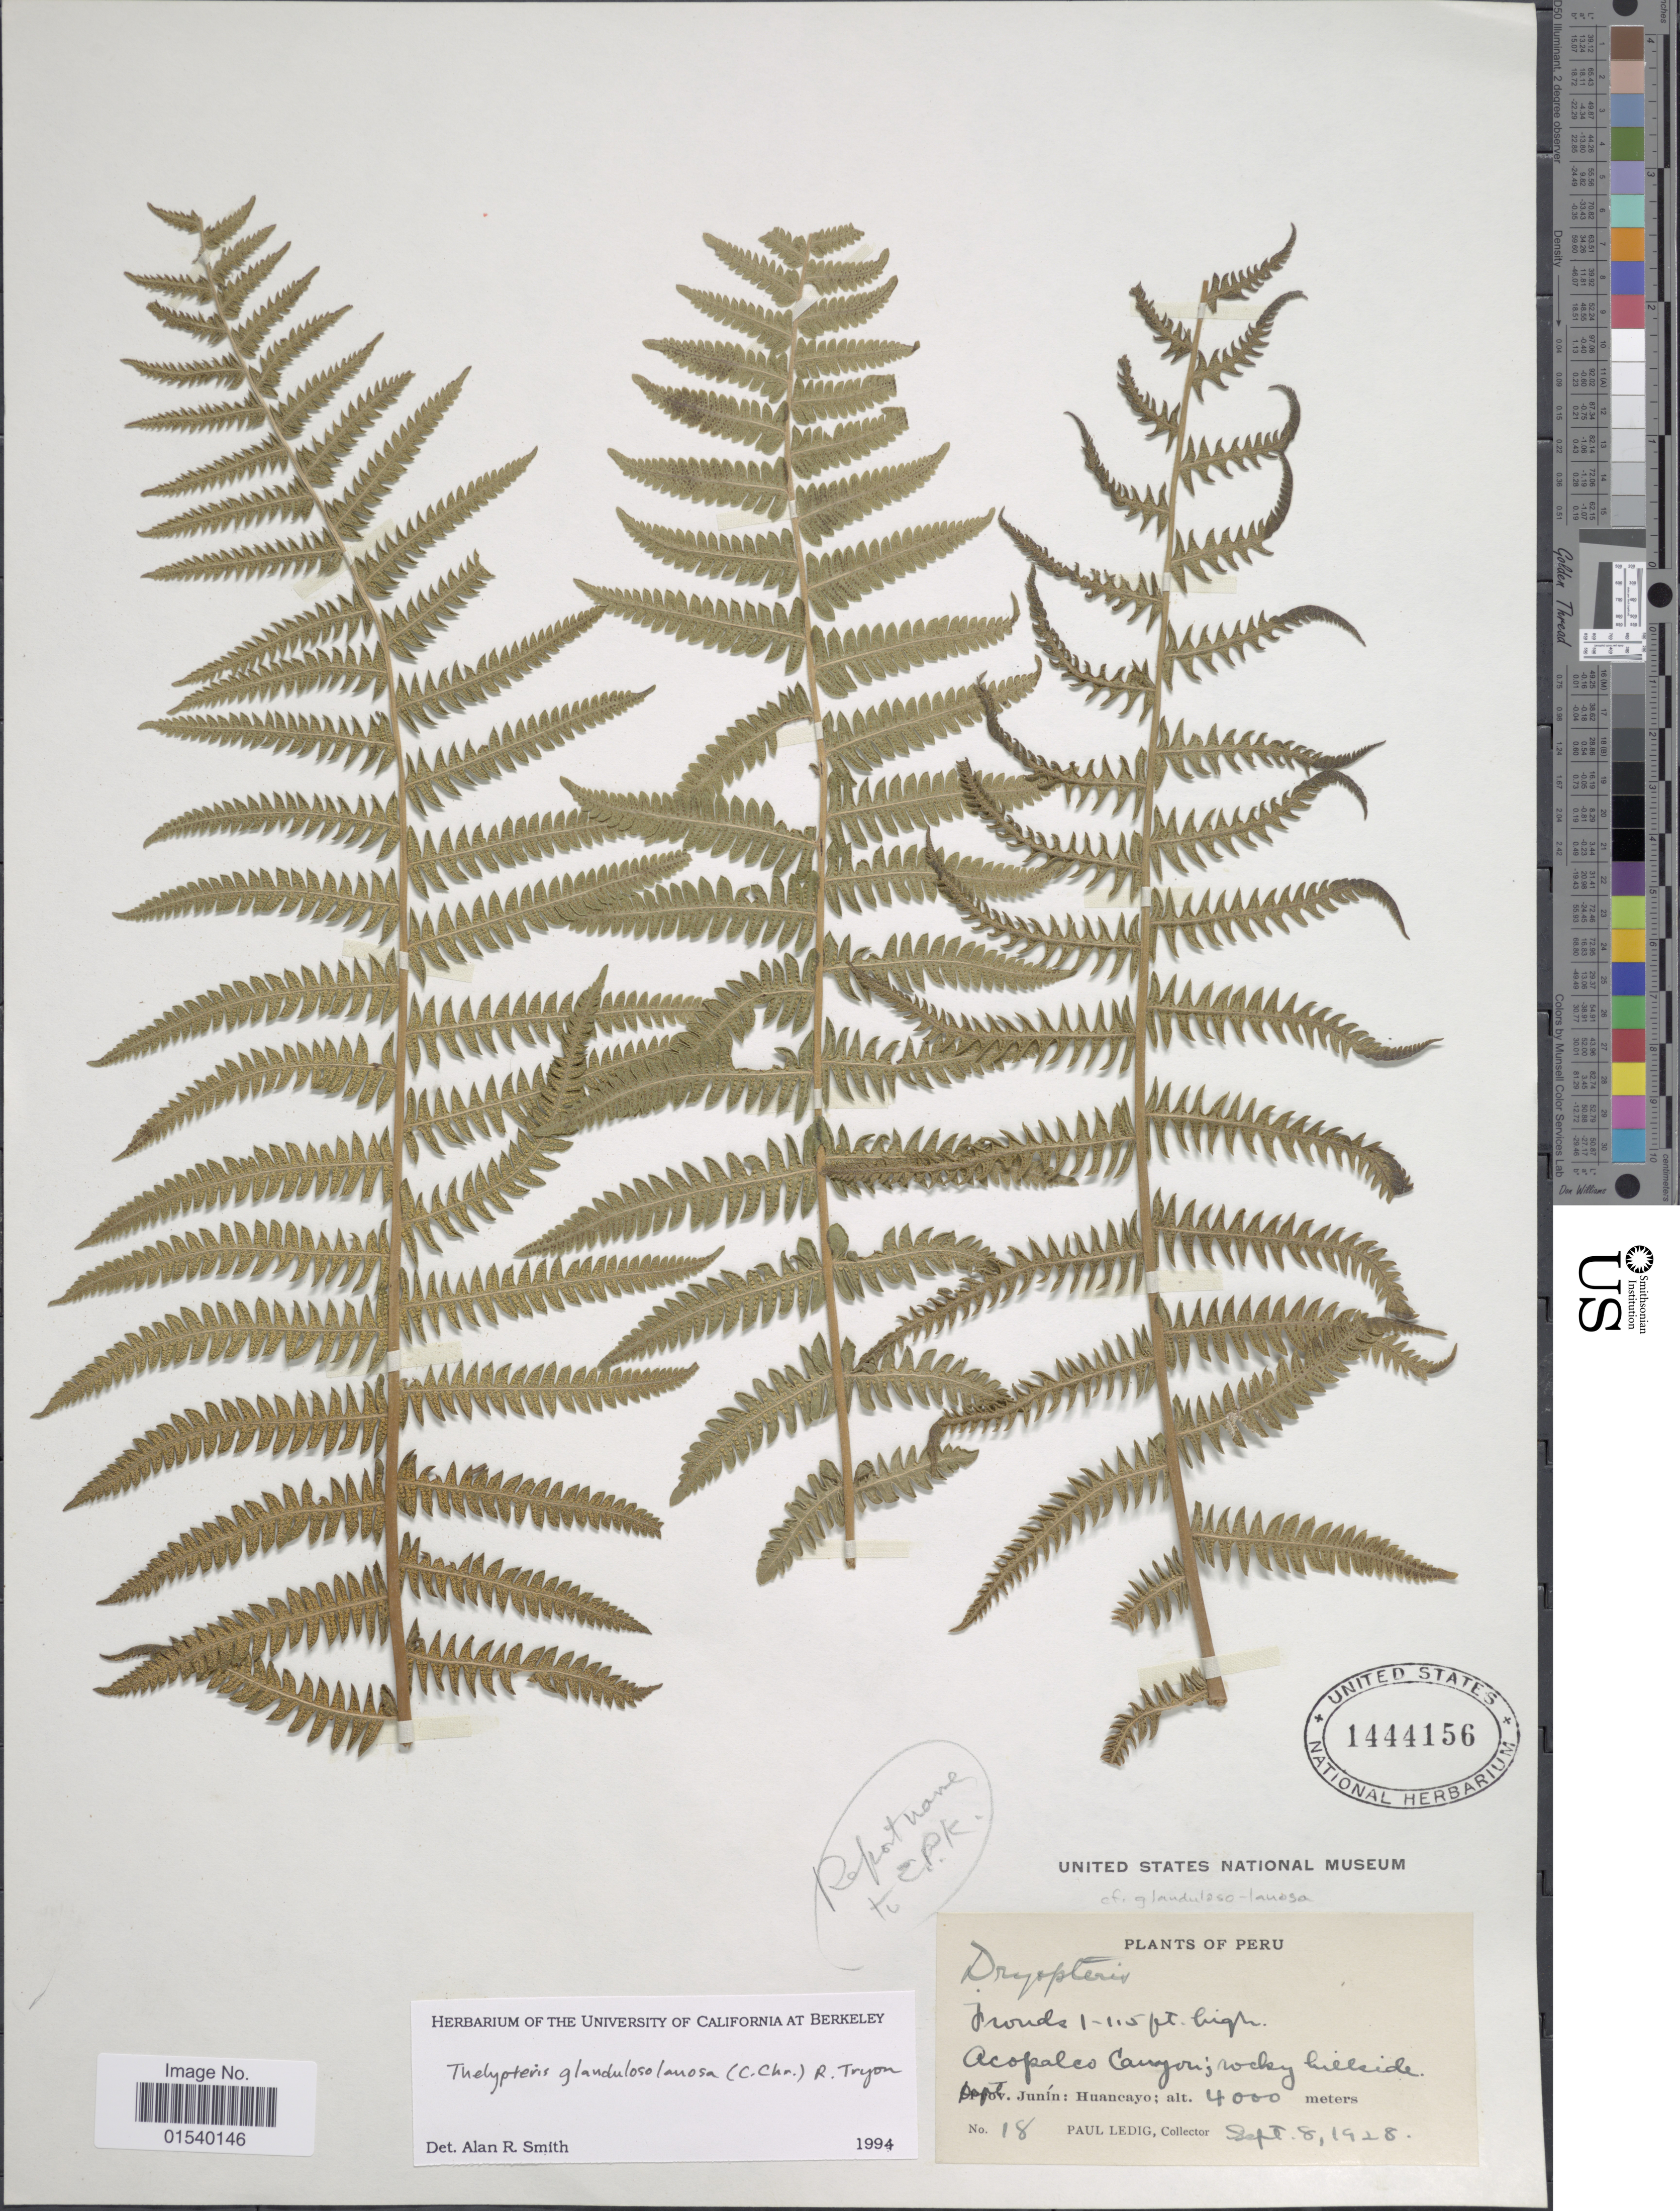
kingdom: Plantae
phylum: Tracheophyta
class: Polypodiopsida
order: Polypodiales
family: Thelypteridaceae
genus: Amauropelta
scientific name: Amauropelta glandulosalanosa (C. Chr.) comb. nov., ined. 2015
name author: (C. Chr.)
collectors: P. Ledig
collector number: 18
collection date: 1928-09-08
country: Peru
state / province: Junín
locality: Acoplaco Canyon; Dept. Juní: Huancayo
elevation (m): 4000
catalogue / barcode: US 1444156